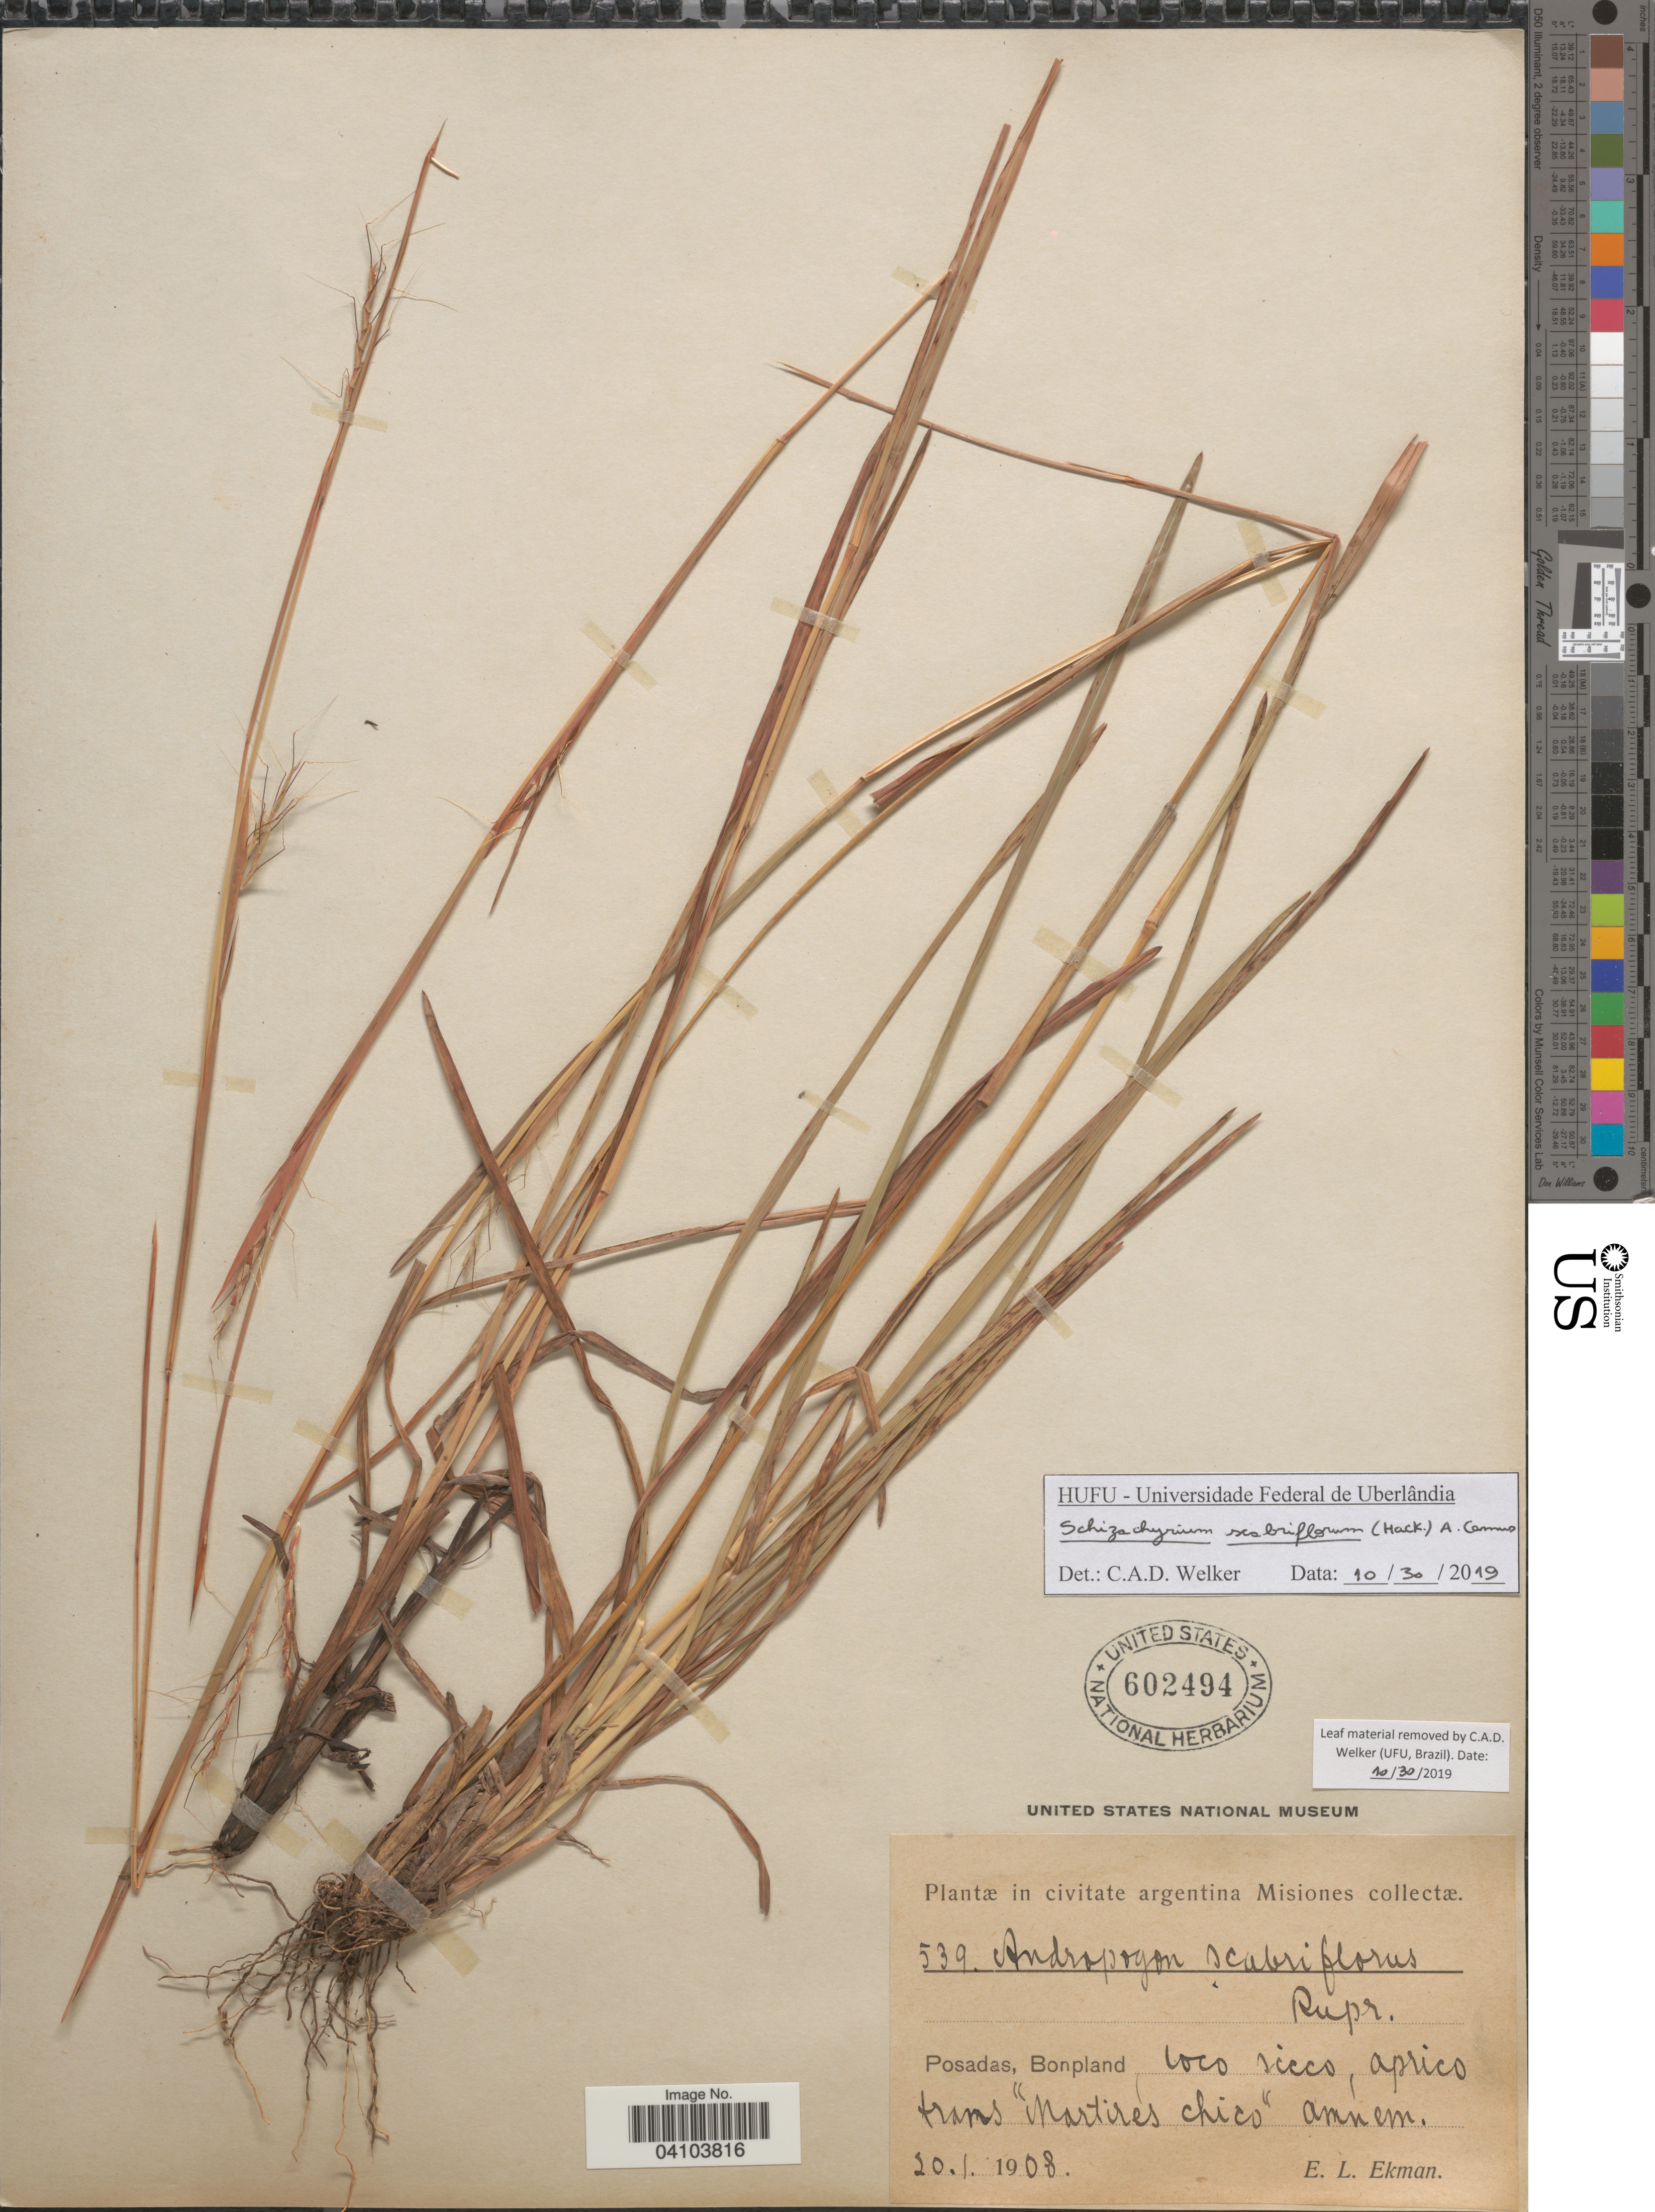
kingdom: Plantae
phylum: Tracheophyta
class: Liliopsida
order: Poales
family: Poaceae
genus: Schizachyrium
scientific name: Schizachyrium scabriflorum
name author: (Rupr. ex Hack.) A. Camus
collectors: E. L. Ekman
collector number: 539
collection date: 1908-01-20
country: Argentina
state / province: Misiones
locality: Posadas, Bonpland.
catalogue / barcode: US 602494